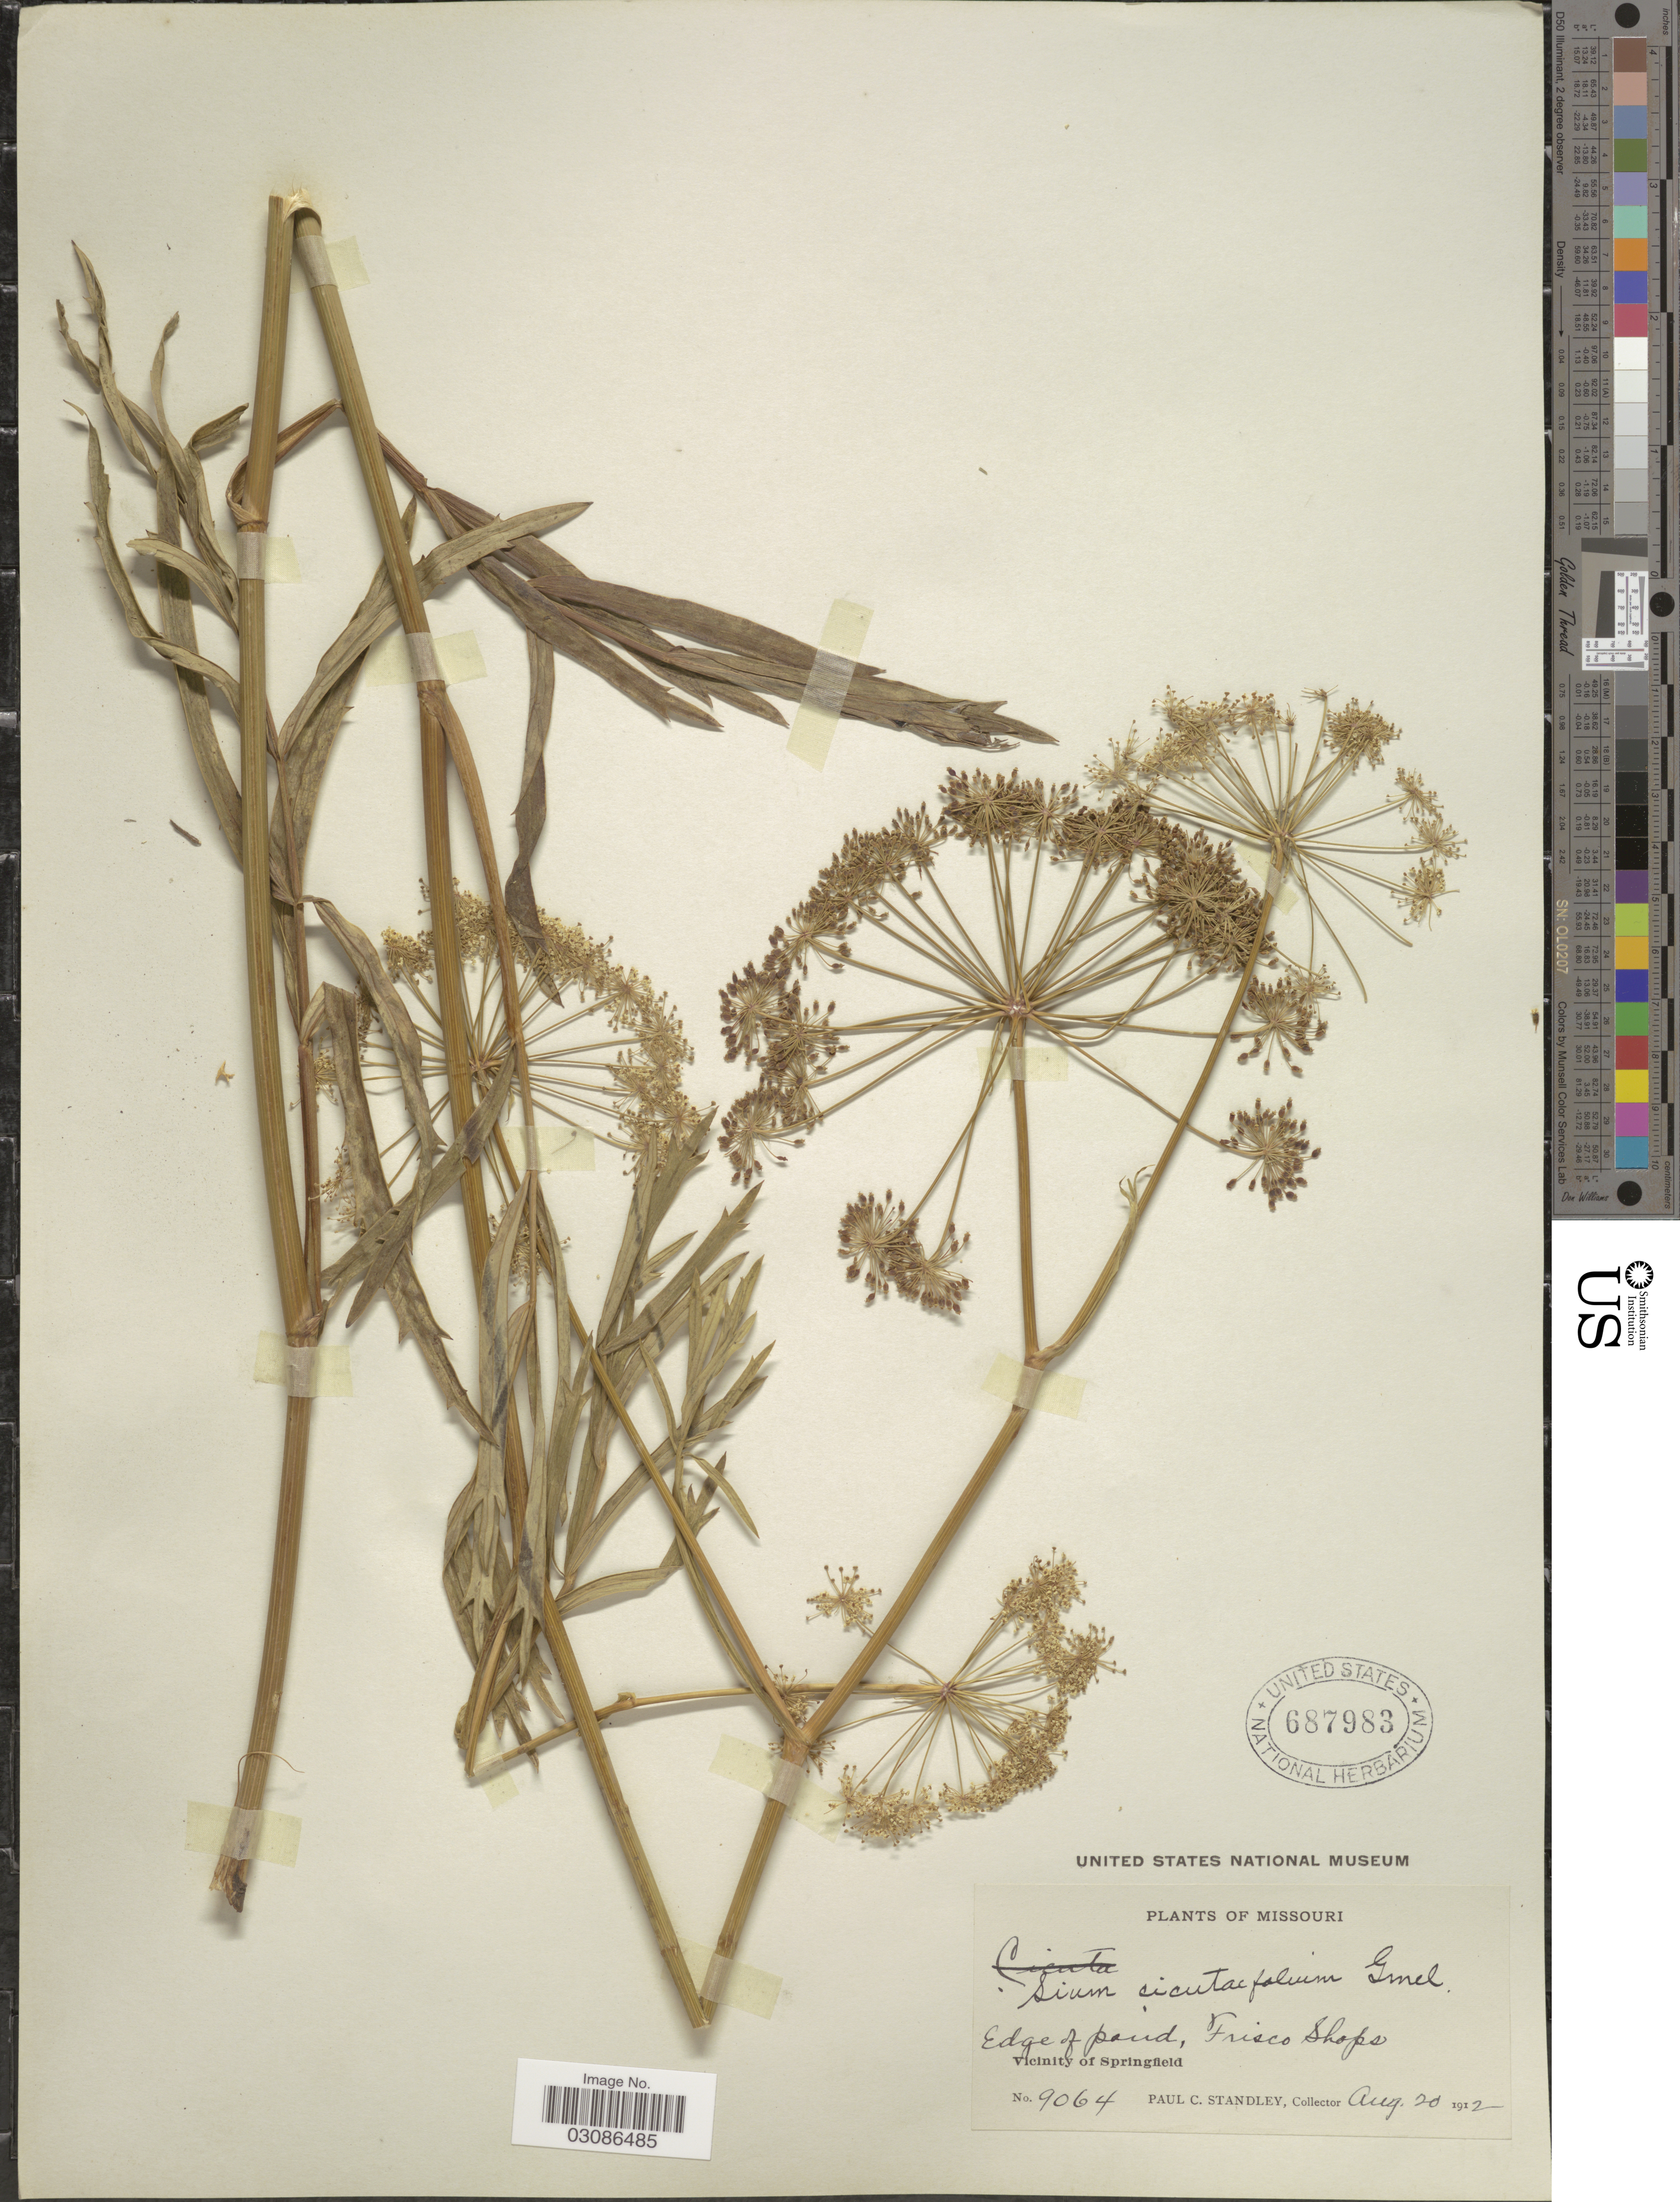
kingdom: Plantae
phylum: Tracheophyta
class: Magnoliopsida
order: Apiales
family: Apiaceae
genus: Sium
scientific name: Sium suave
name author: Walter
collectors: P. C. Standley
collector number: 9064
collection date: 1912-08-20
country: United States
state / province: Missouri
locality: Edge of pond, Frisco shops, Vicinity of Springfield.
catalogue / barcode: US 687983